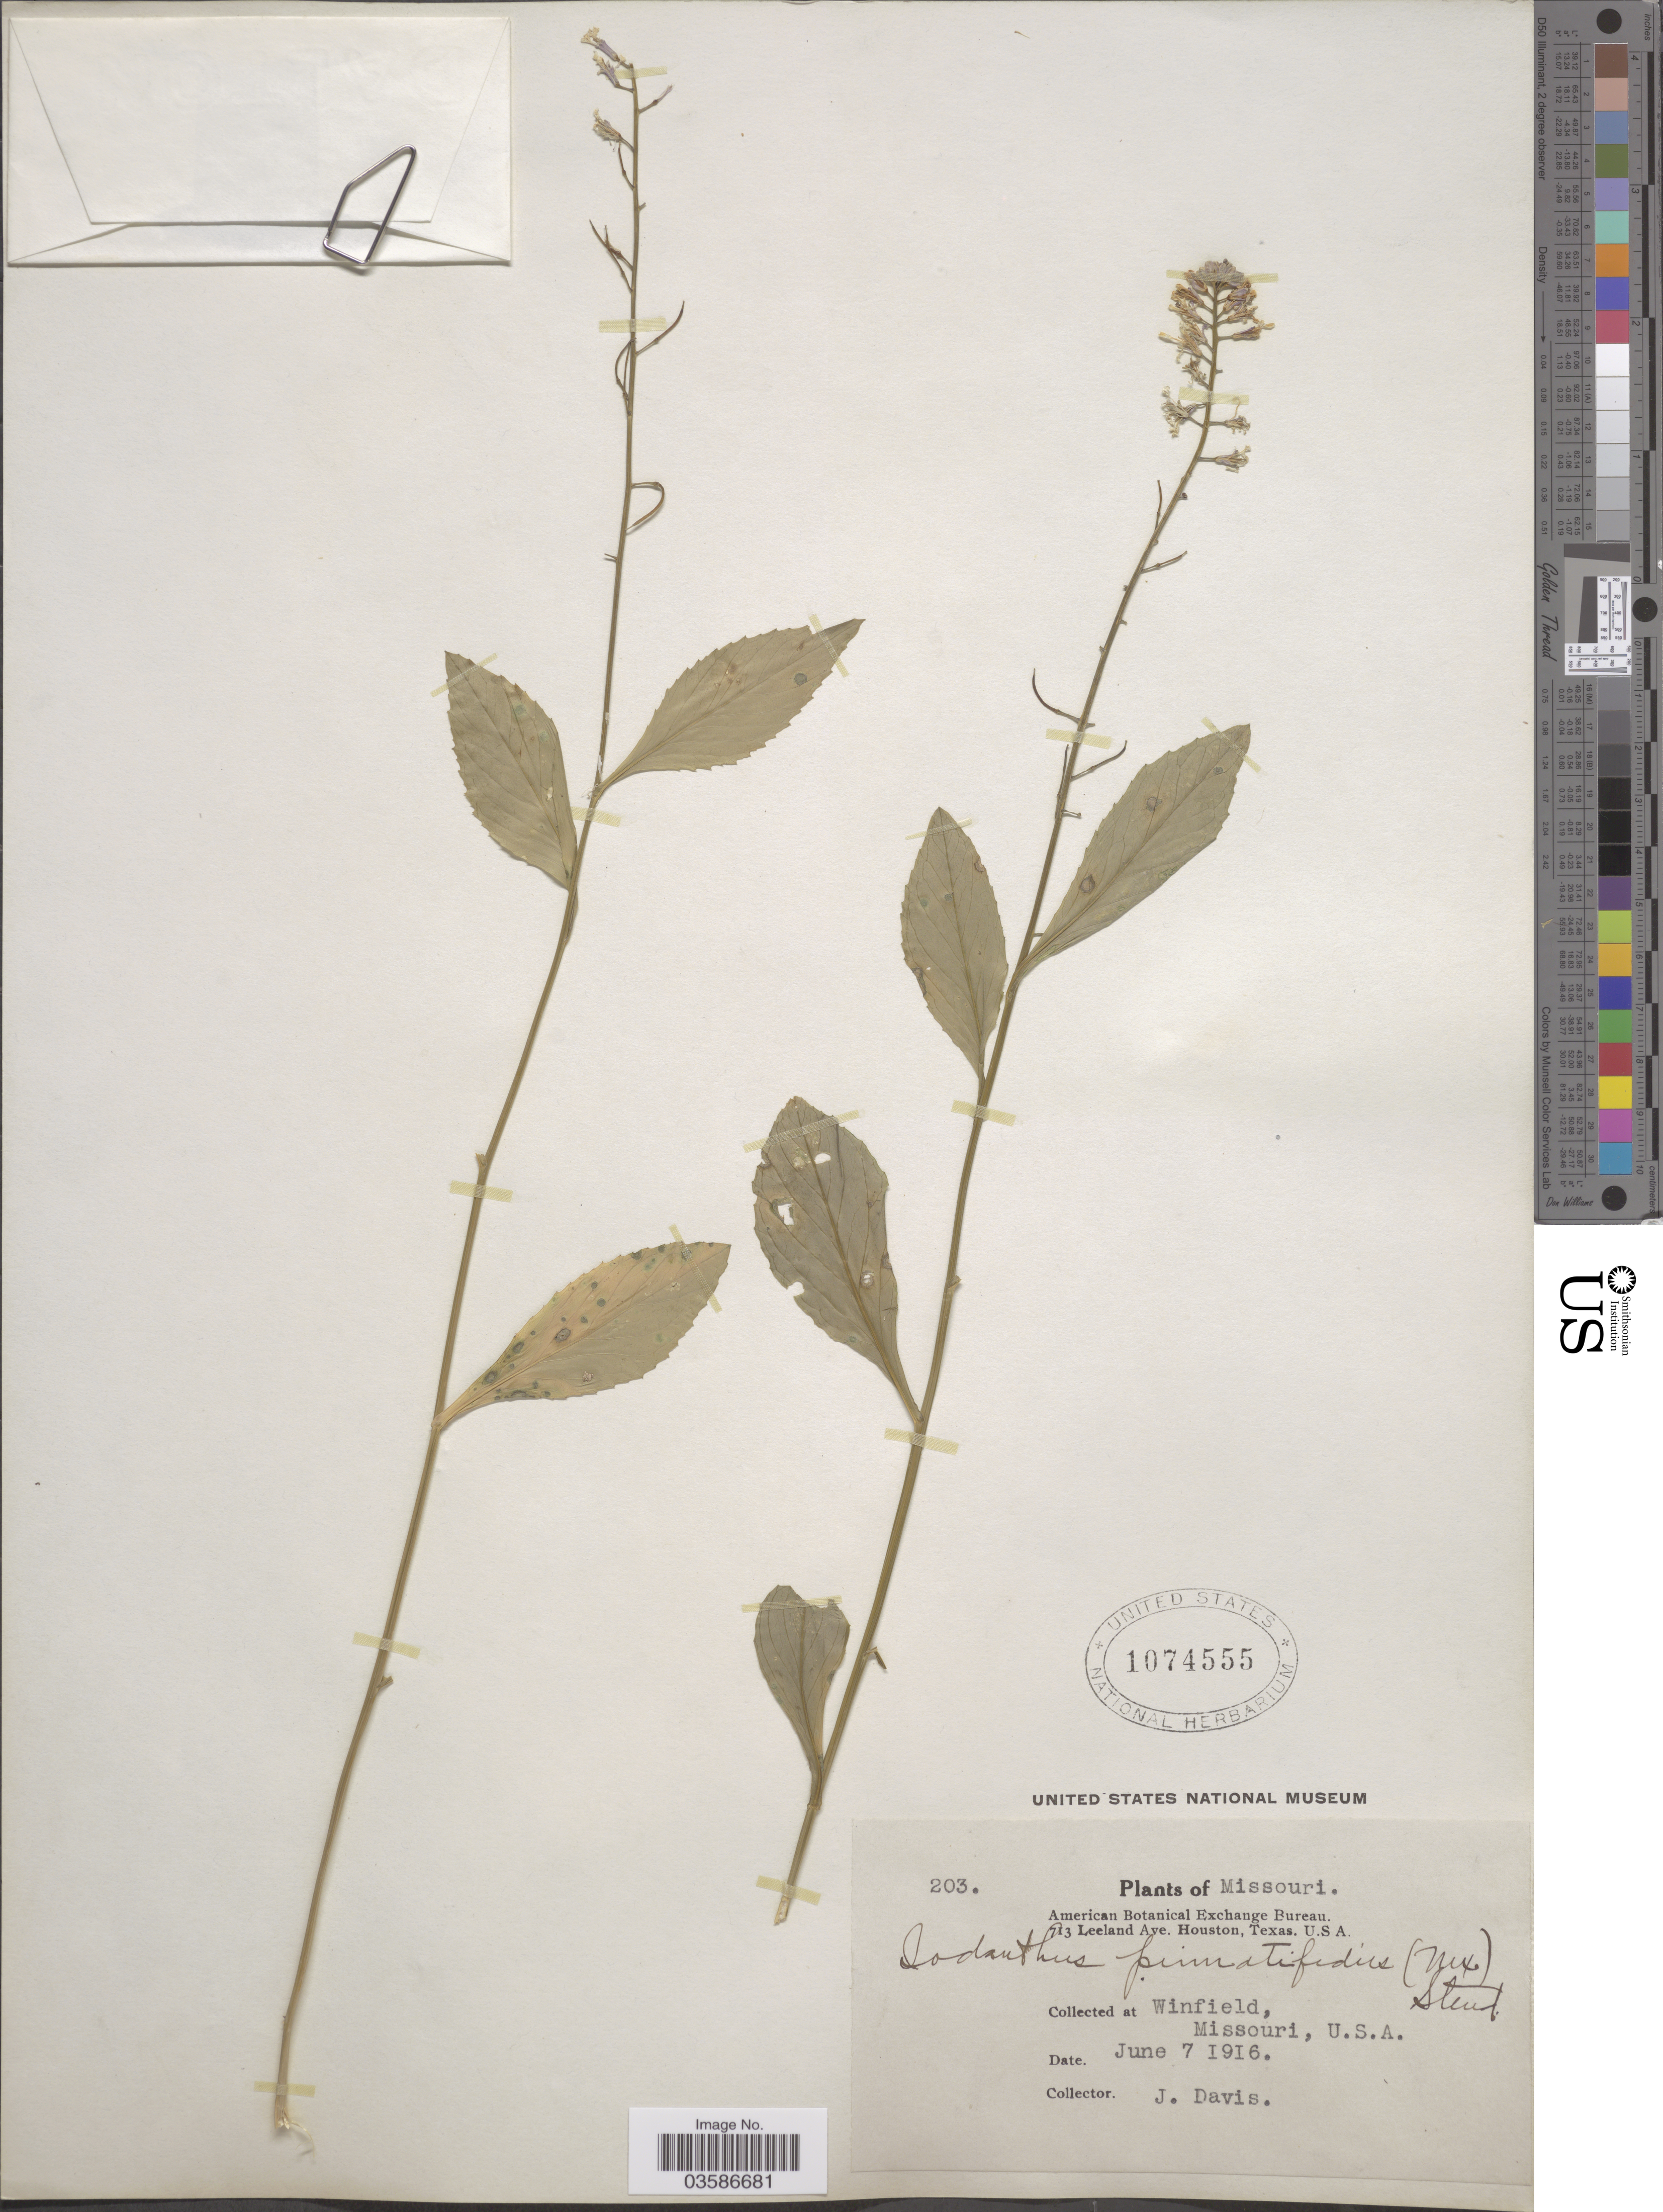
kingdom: Plantae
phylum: Tracheophyta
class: Magnoliopsida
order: Brassicales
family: Brassicaceae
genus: Iodanthus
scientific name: Iodanthus pinnatifidus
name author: (Michx.) Steud.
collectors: J. Davis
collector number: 203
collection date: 1916-06-07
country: United States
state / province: Missouri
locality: Winfield.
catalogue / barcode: US 1074555